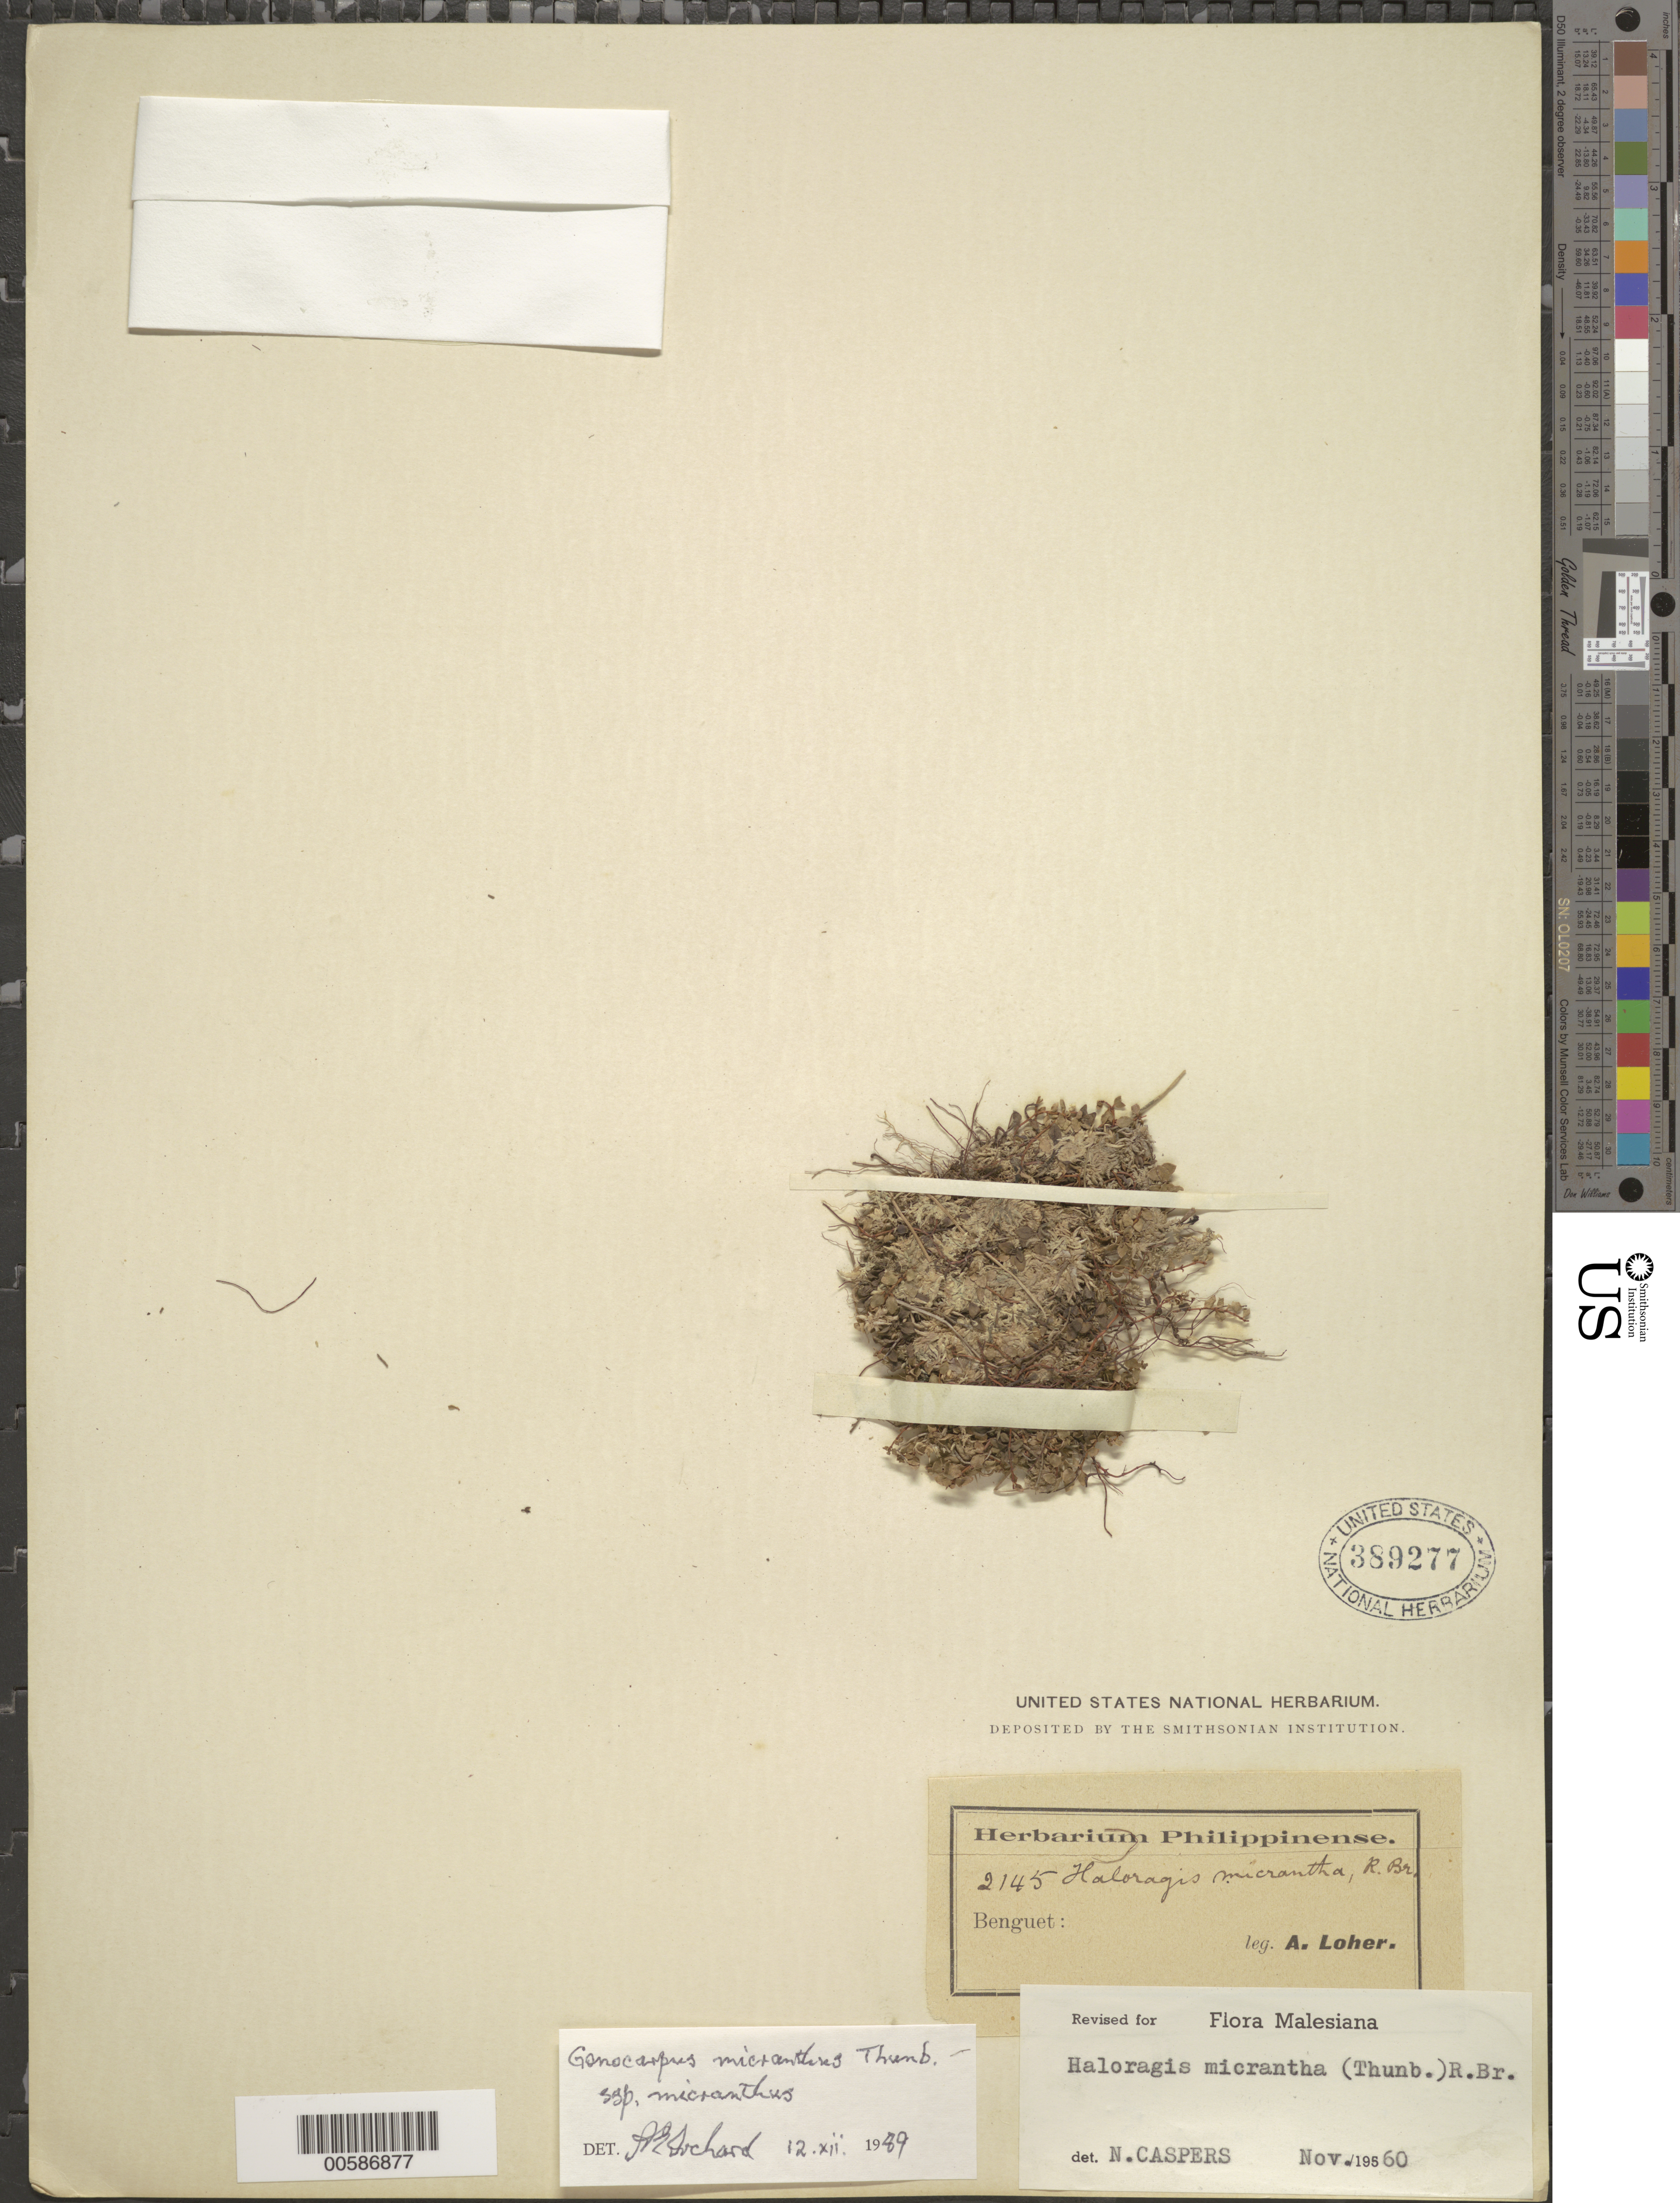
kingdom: Plantae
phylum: Tracheophyta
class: Magnoliopsida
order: Saxifragales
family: Haloragaceae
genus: Gonocarpus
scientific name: Gonocarpus micranthus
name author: Thunb.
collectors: A. Loher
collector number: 2145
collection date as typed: Nov 1960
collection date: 1960-11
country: Philippines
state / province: Cordillera (Administrative Region)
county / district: Benguet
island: Luzon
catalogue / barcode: US 389277